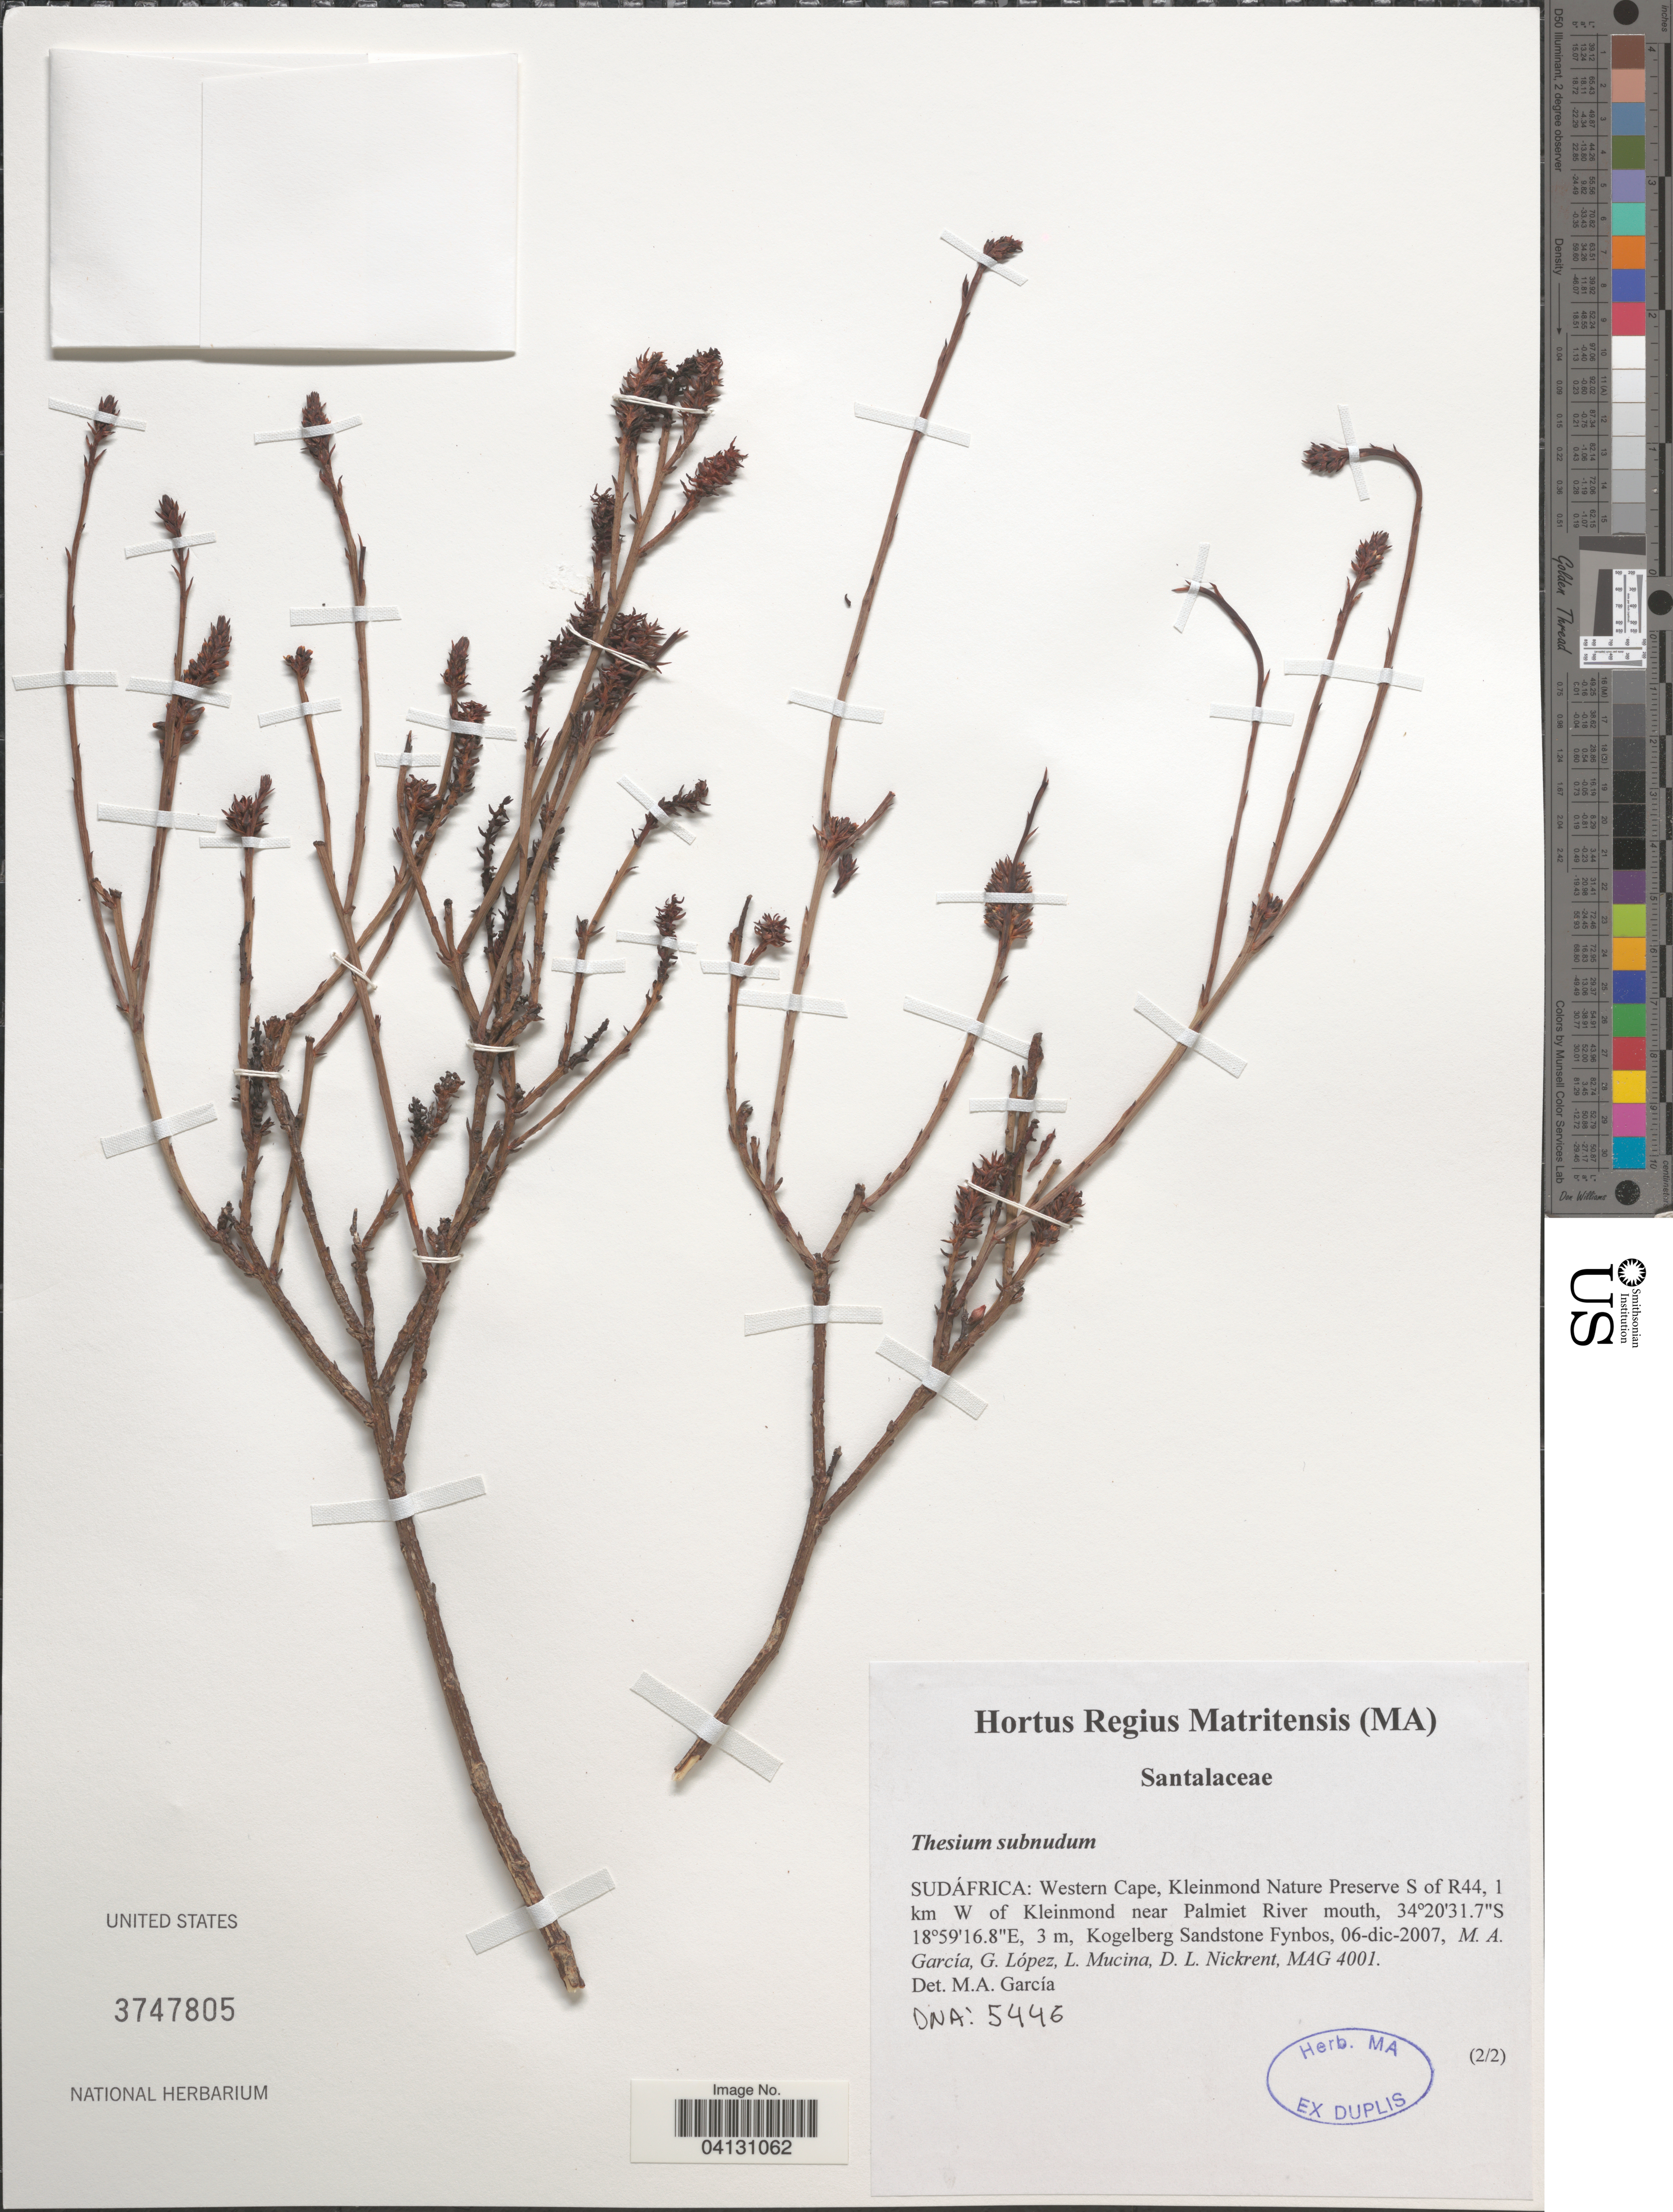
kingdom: Plantae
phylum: Tracheophyta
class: Magnoliopsida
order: Santalales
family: Thesiaceae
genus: Thesium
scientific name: Thesium subnudum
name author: Sond.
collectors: M. A. García, G. López, L. Mucina & D. Nickrent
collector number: MAG4001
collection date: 2007-12-06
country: South Africa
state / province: Western Cape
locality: Sudáfrica: Kleinmond Nature Preserve S of R44, 1 km W of Kleinmond near Palmiet River mouth. Kogelberg Sandstone Fynbos.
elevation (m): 3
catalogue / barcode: US 3747805